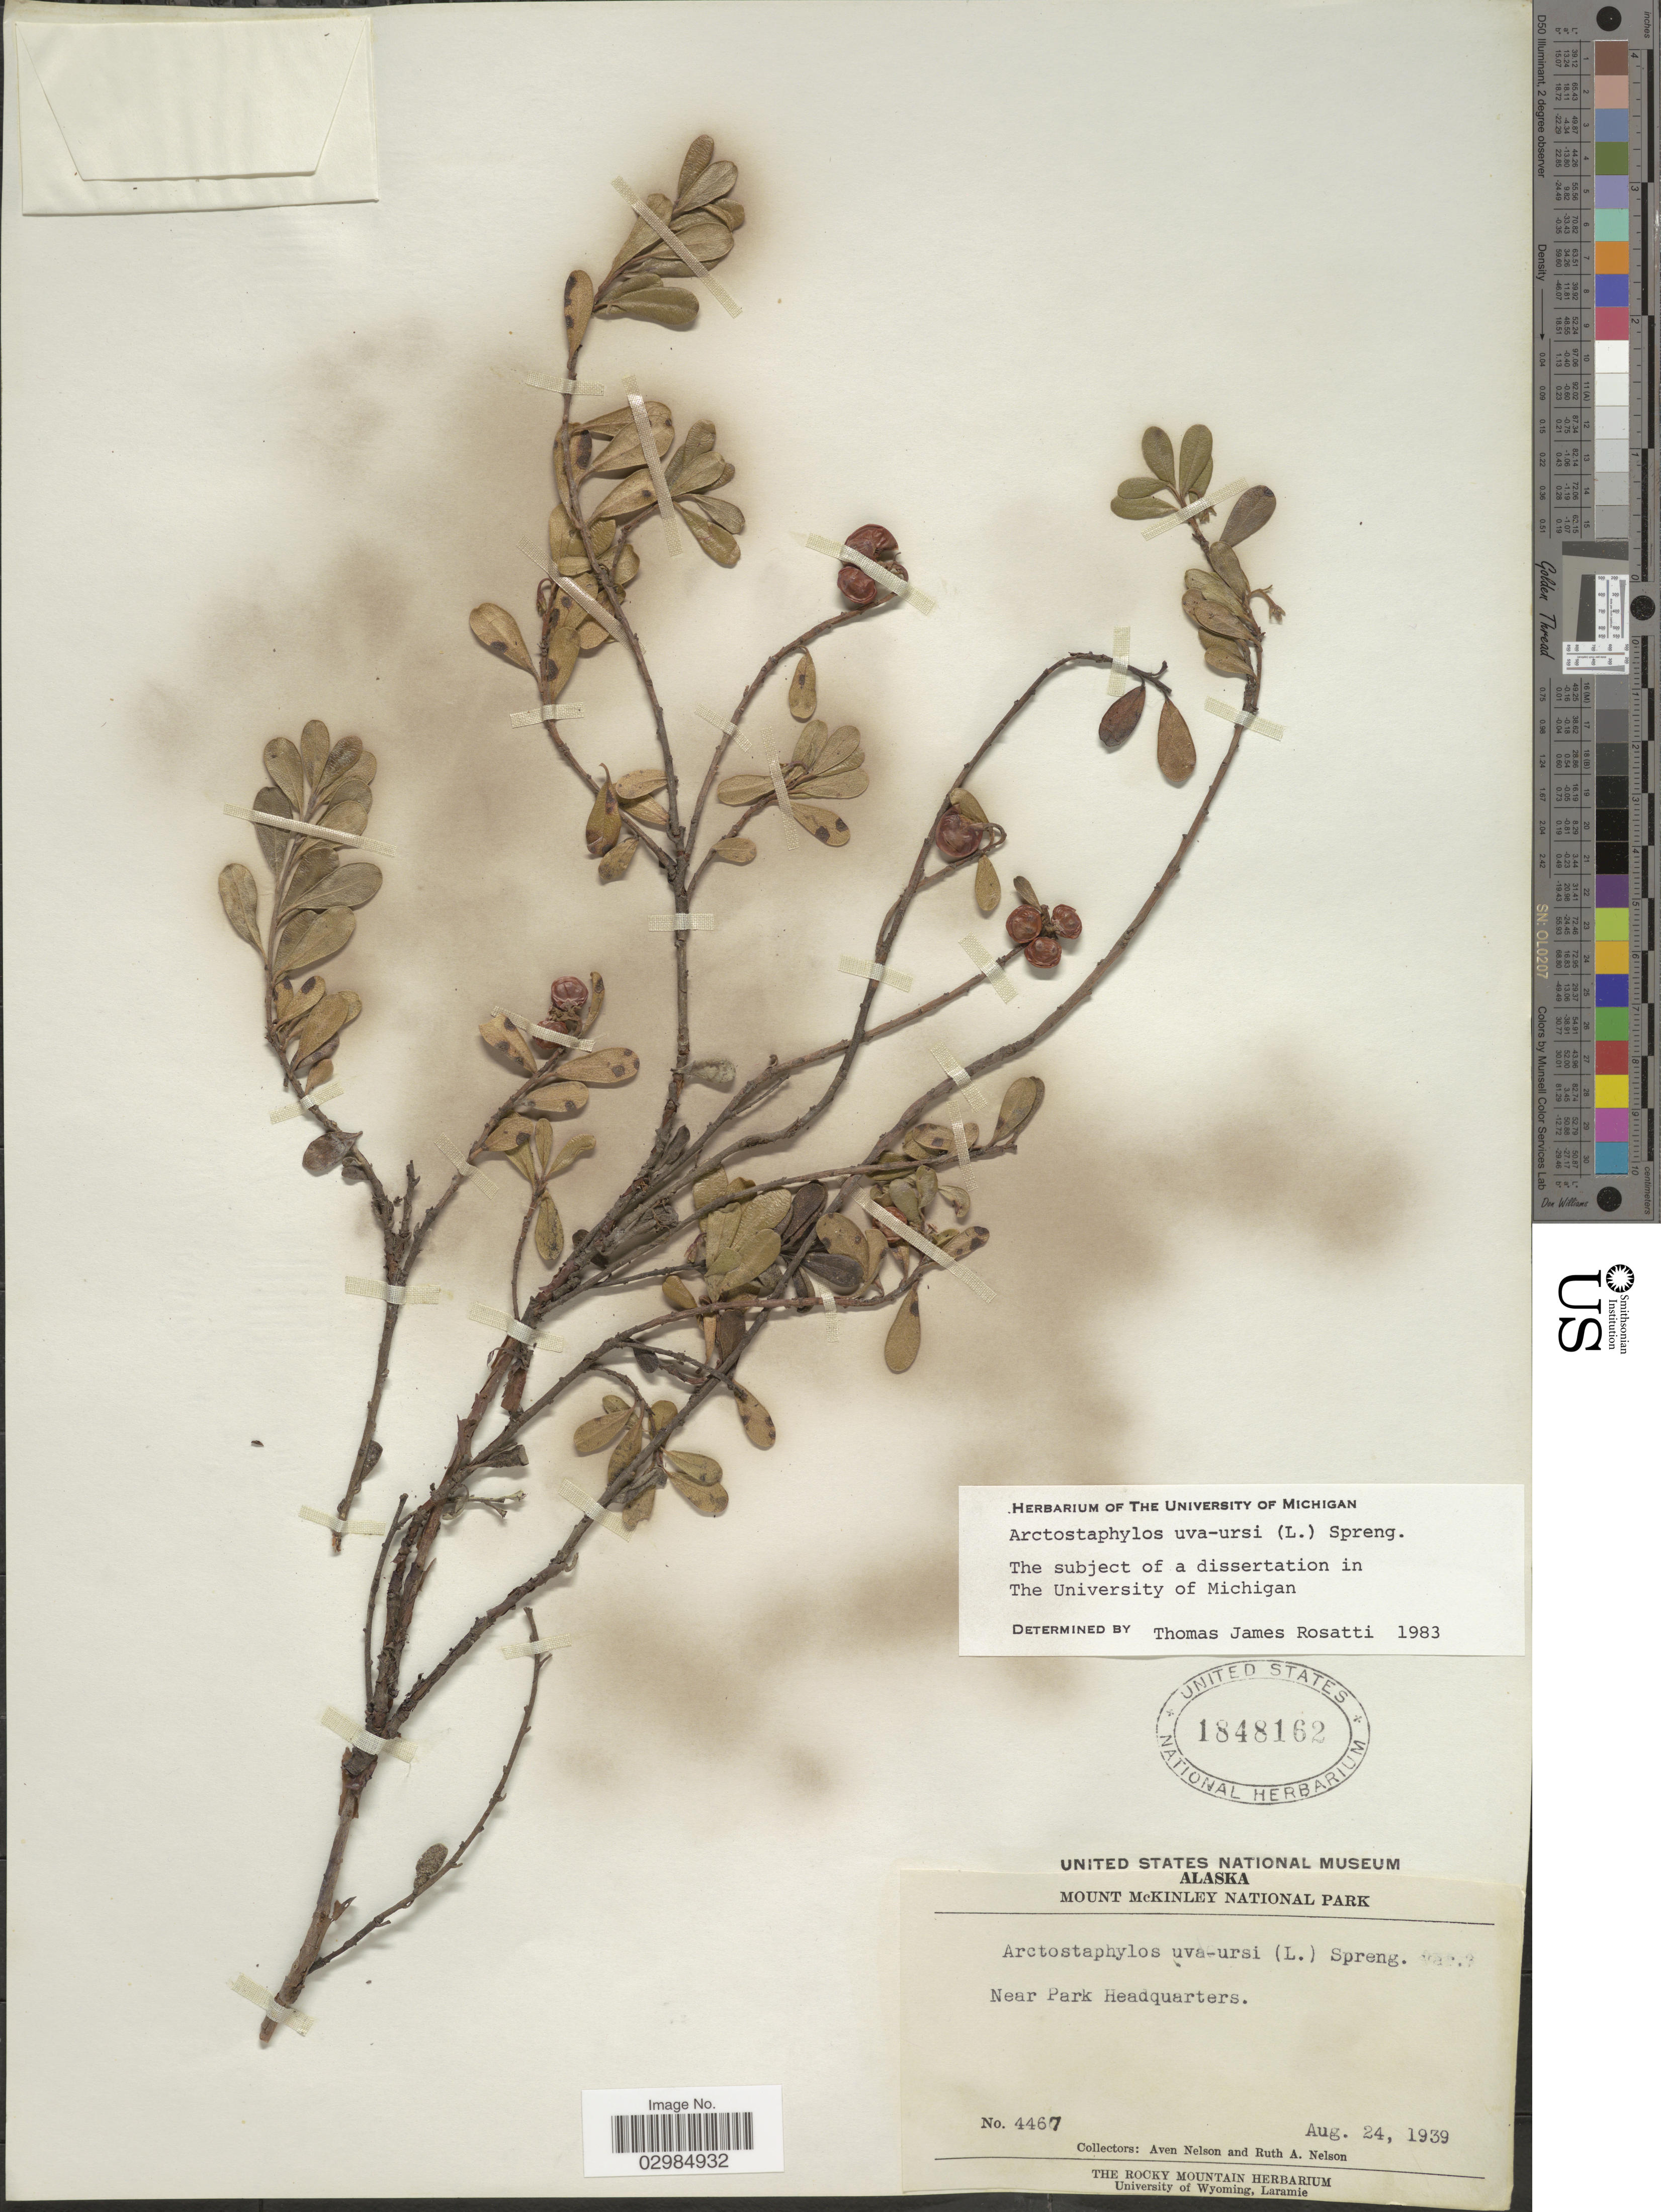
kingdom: Plantae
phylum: Tracheophyta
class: Magnoliopsida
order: Ericales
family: Ericaceae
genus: Arctostaphylos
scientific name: Arctostaphylos uva-ursi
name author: (L.) Spreng.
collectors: A. Nelson & R. A. Nelson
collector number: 4467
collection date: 1939-08-24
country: United States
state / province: Alaska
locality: Mount McKinley Park. Near Park Headquarters.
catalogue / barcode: US 1848162